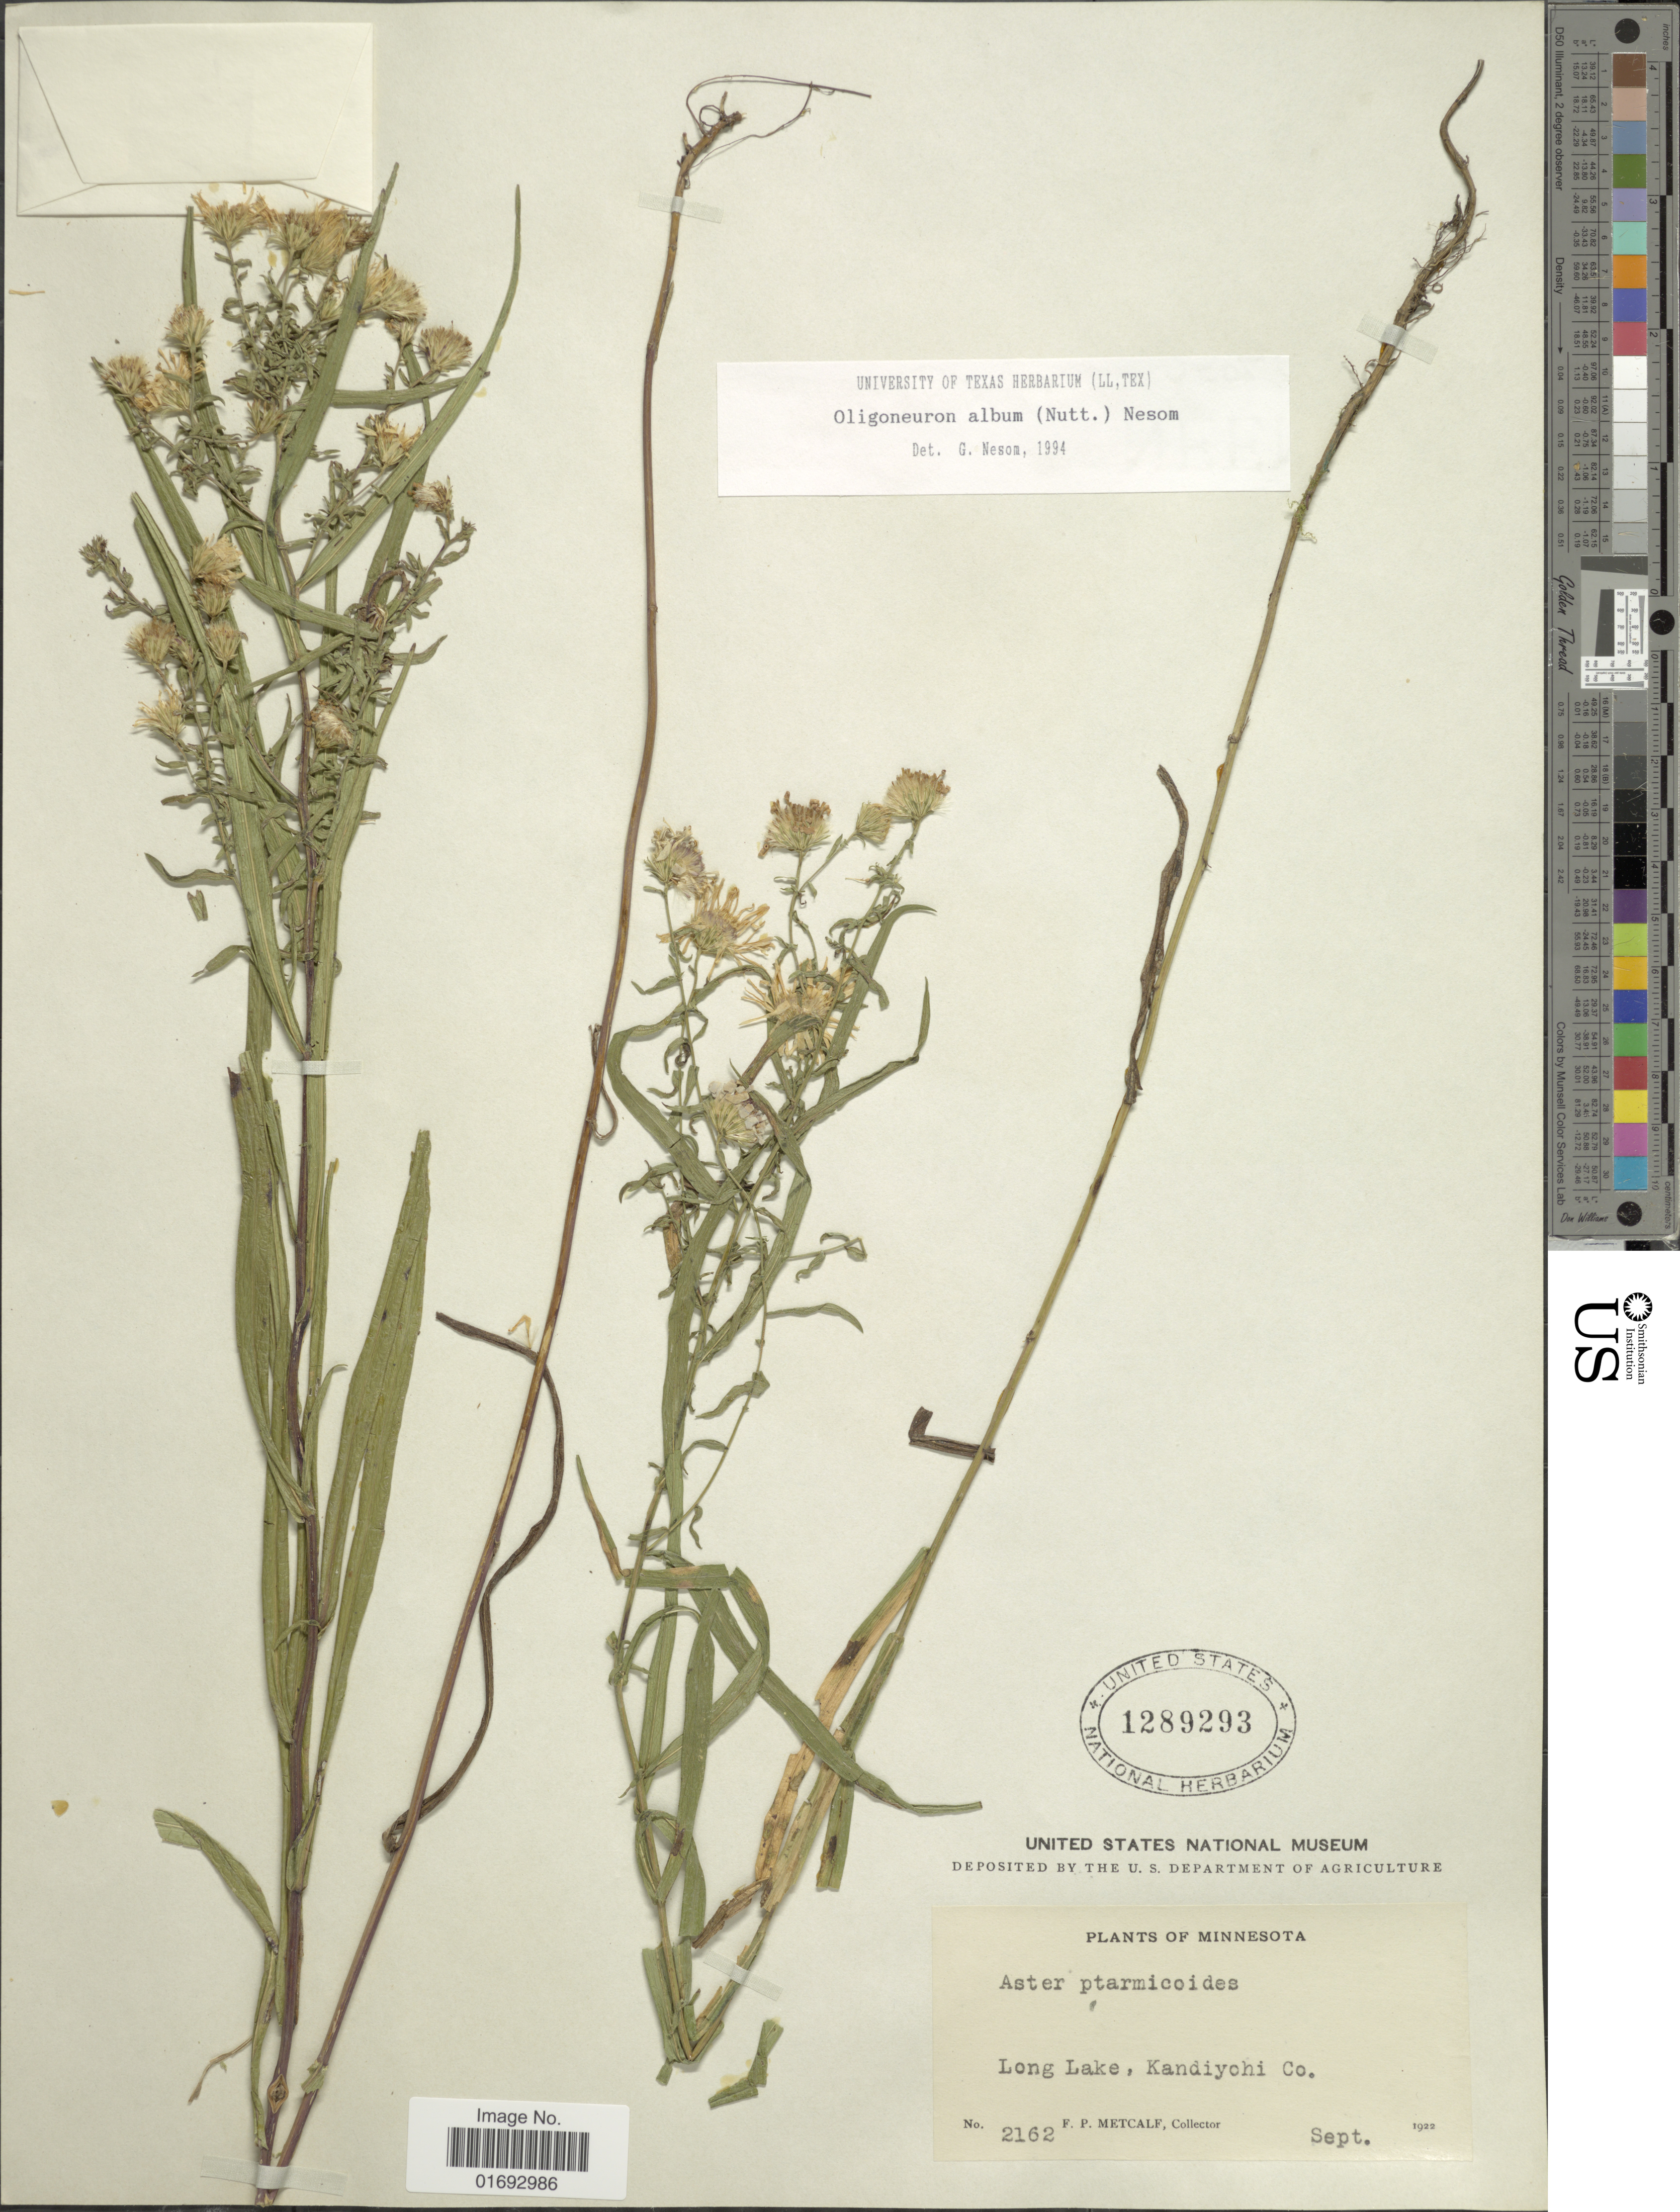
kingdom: Plantae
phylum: Tracheophyta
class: Magnoliopsida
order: Asterales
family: Asteraceae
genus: Oligoneuron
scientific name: Oligoneuron album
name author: (Nutt.) G.L. Nesom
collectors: F. Metcalf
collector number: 2162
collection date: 1922-09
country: United States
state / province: Minnesota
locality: Long Lake, Kandiyichi Co.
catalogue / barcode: US 1289293